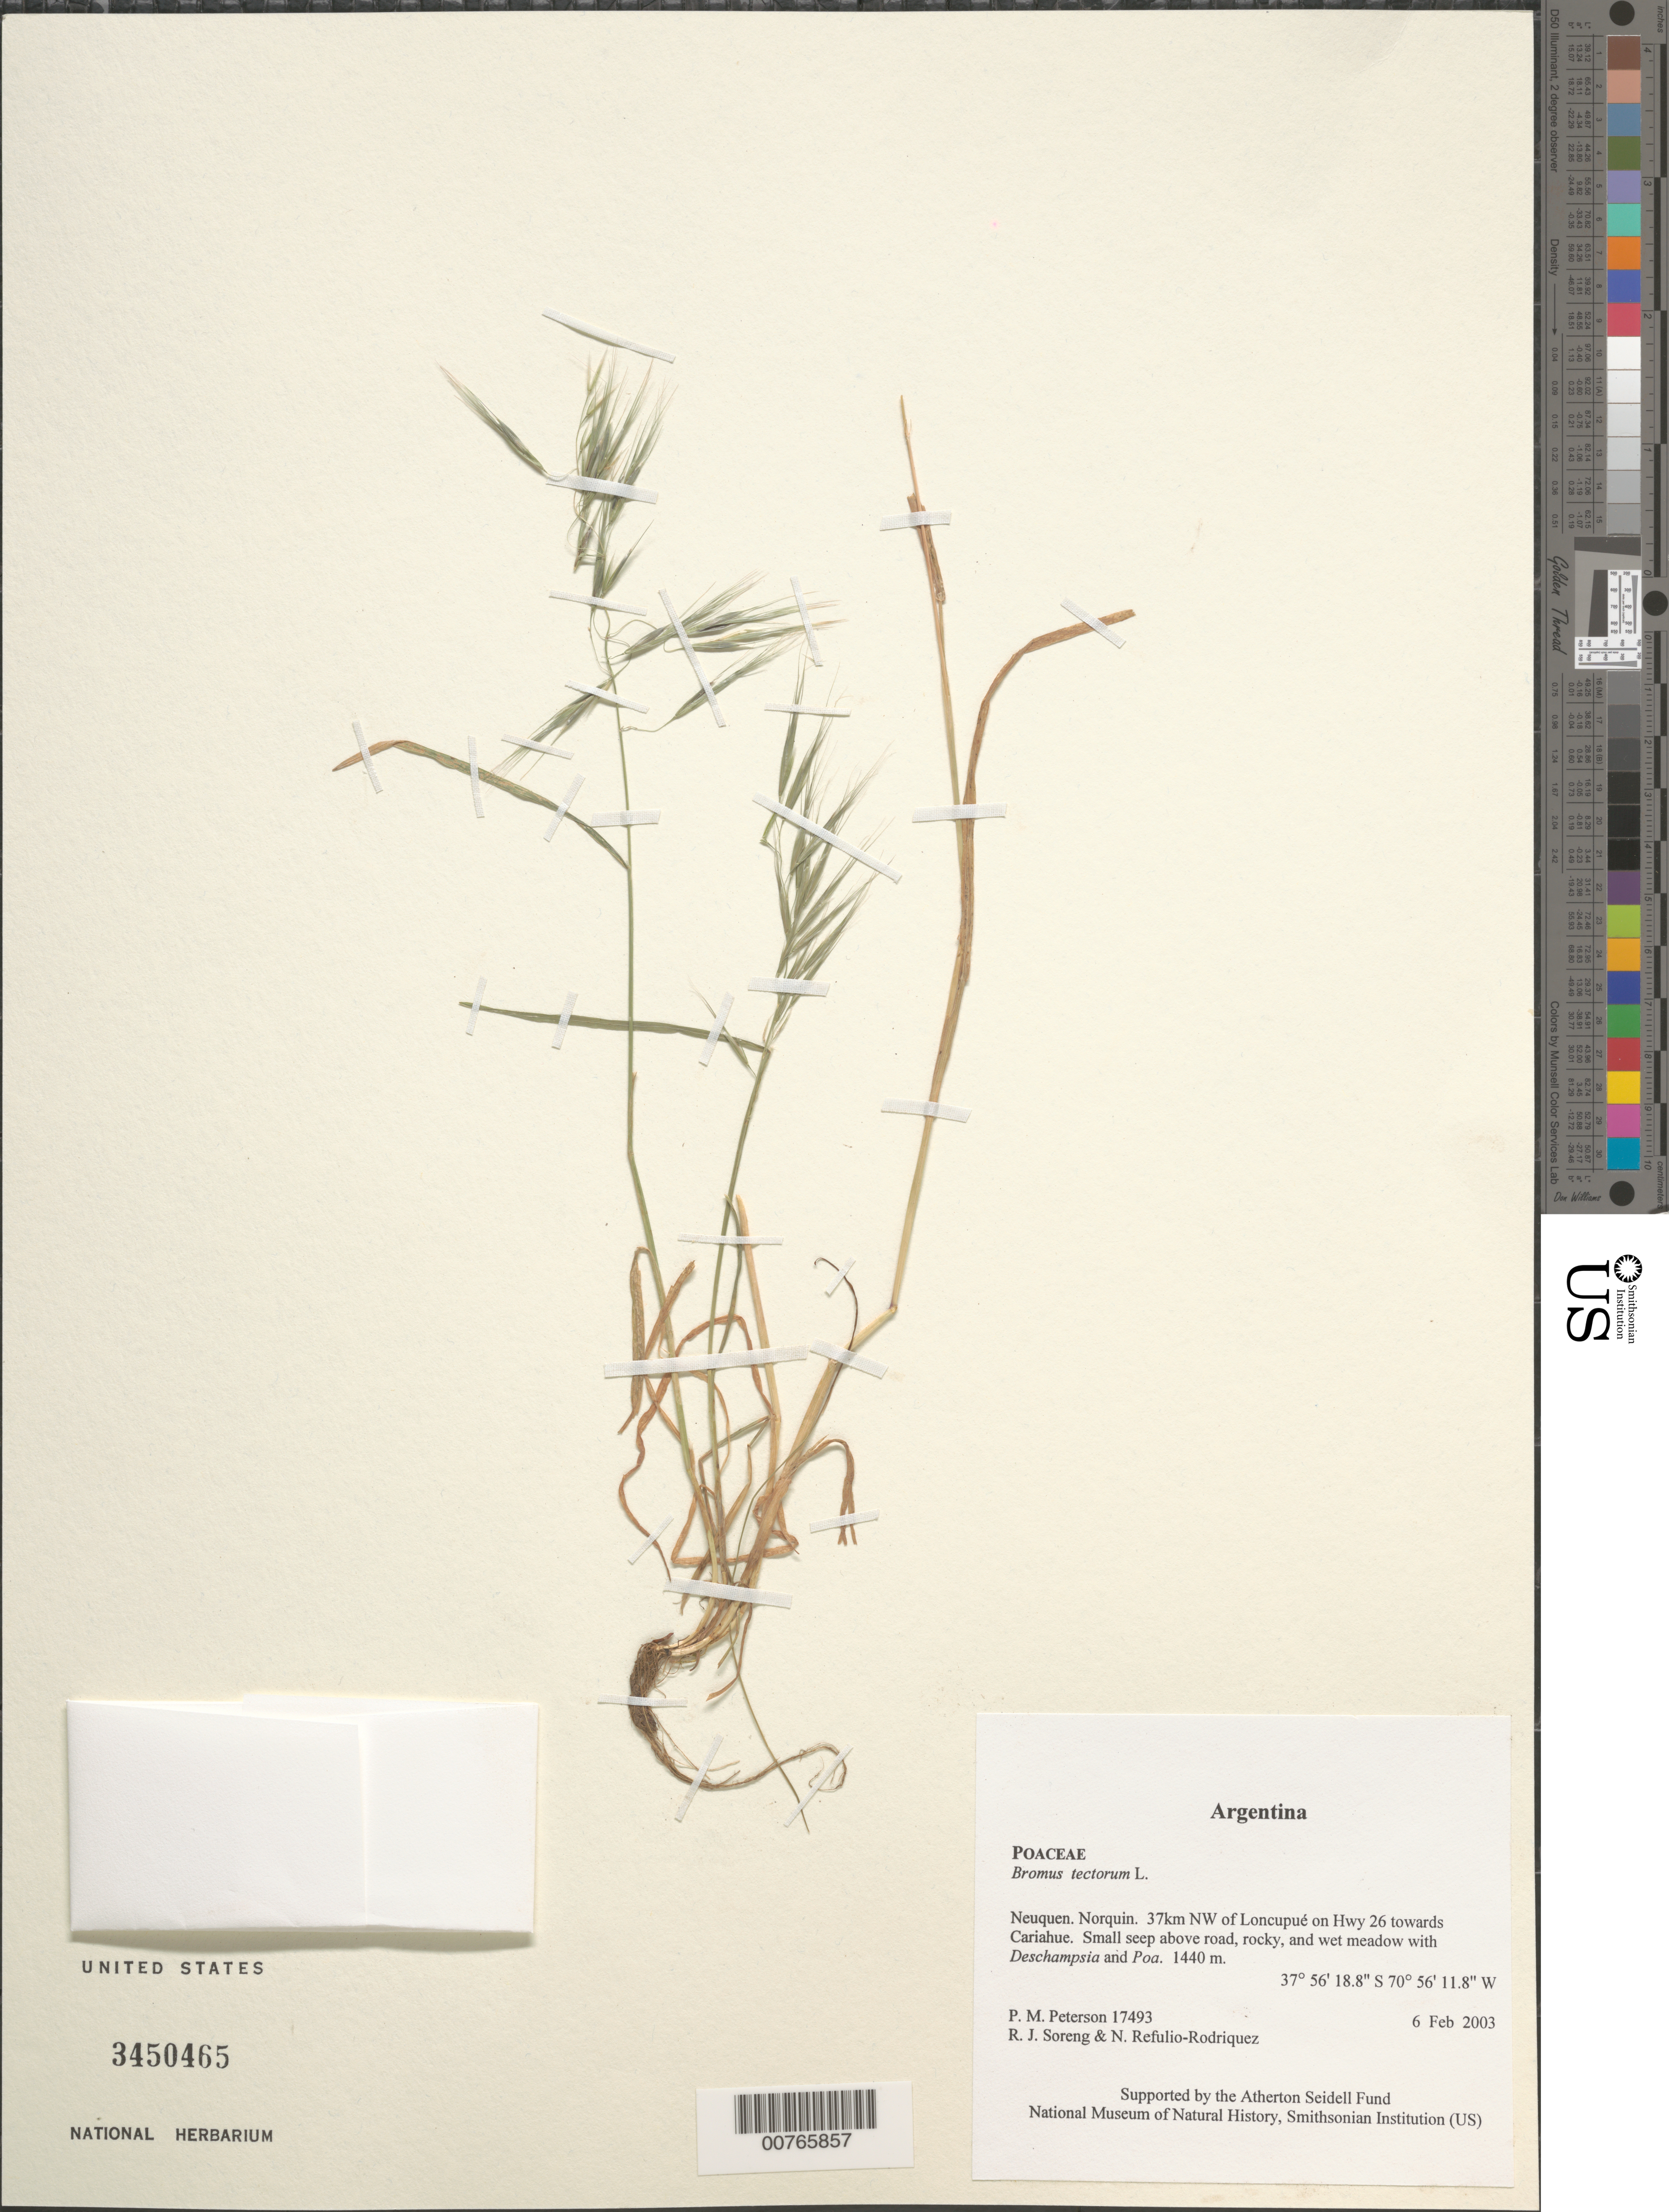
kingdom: Plantae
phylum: Tracheophyta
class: Liliopsida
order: Poales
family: Poaceae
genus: Bromus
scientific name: Bromus tectorum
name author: L.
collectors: P. M. Peterson, R. J. Soreng & N. Refulio-Rodríguez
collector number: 17493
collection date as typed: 06 Feb 2003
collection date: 2003-02-06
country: Argentina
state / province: Neuquen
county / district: Norquin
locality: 37km NW of Loncupué on Hwy 26 towards Cariahue. Small seep above road, rocky, and wet meadow with Deschampsia and Poa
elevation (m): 1440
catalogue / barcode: US 3450465